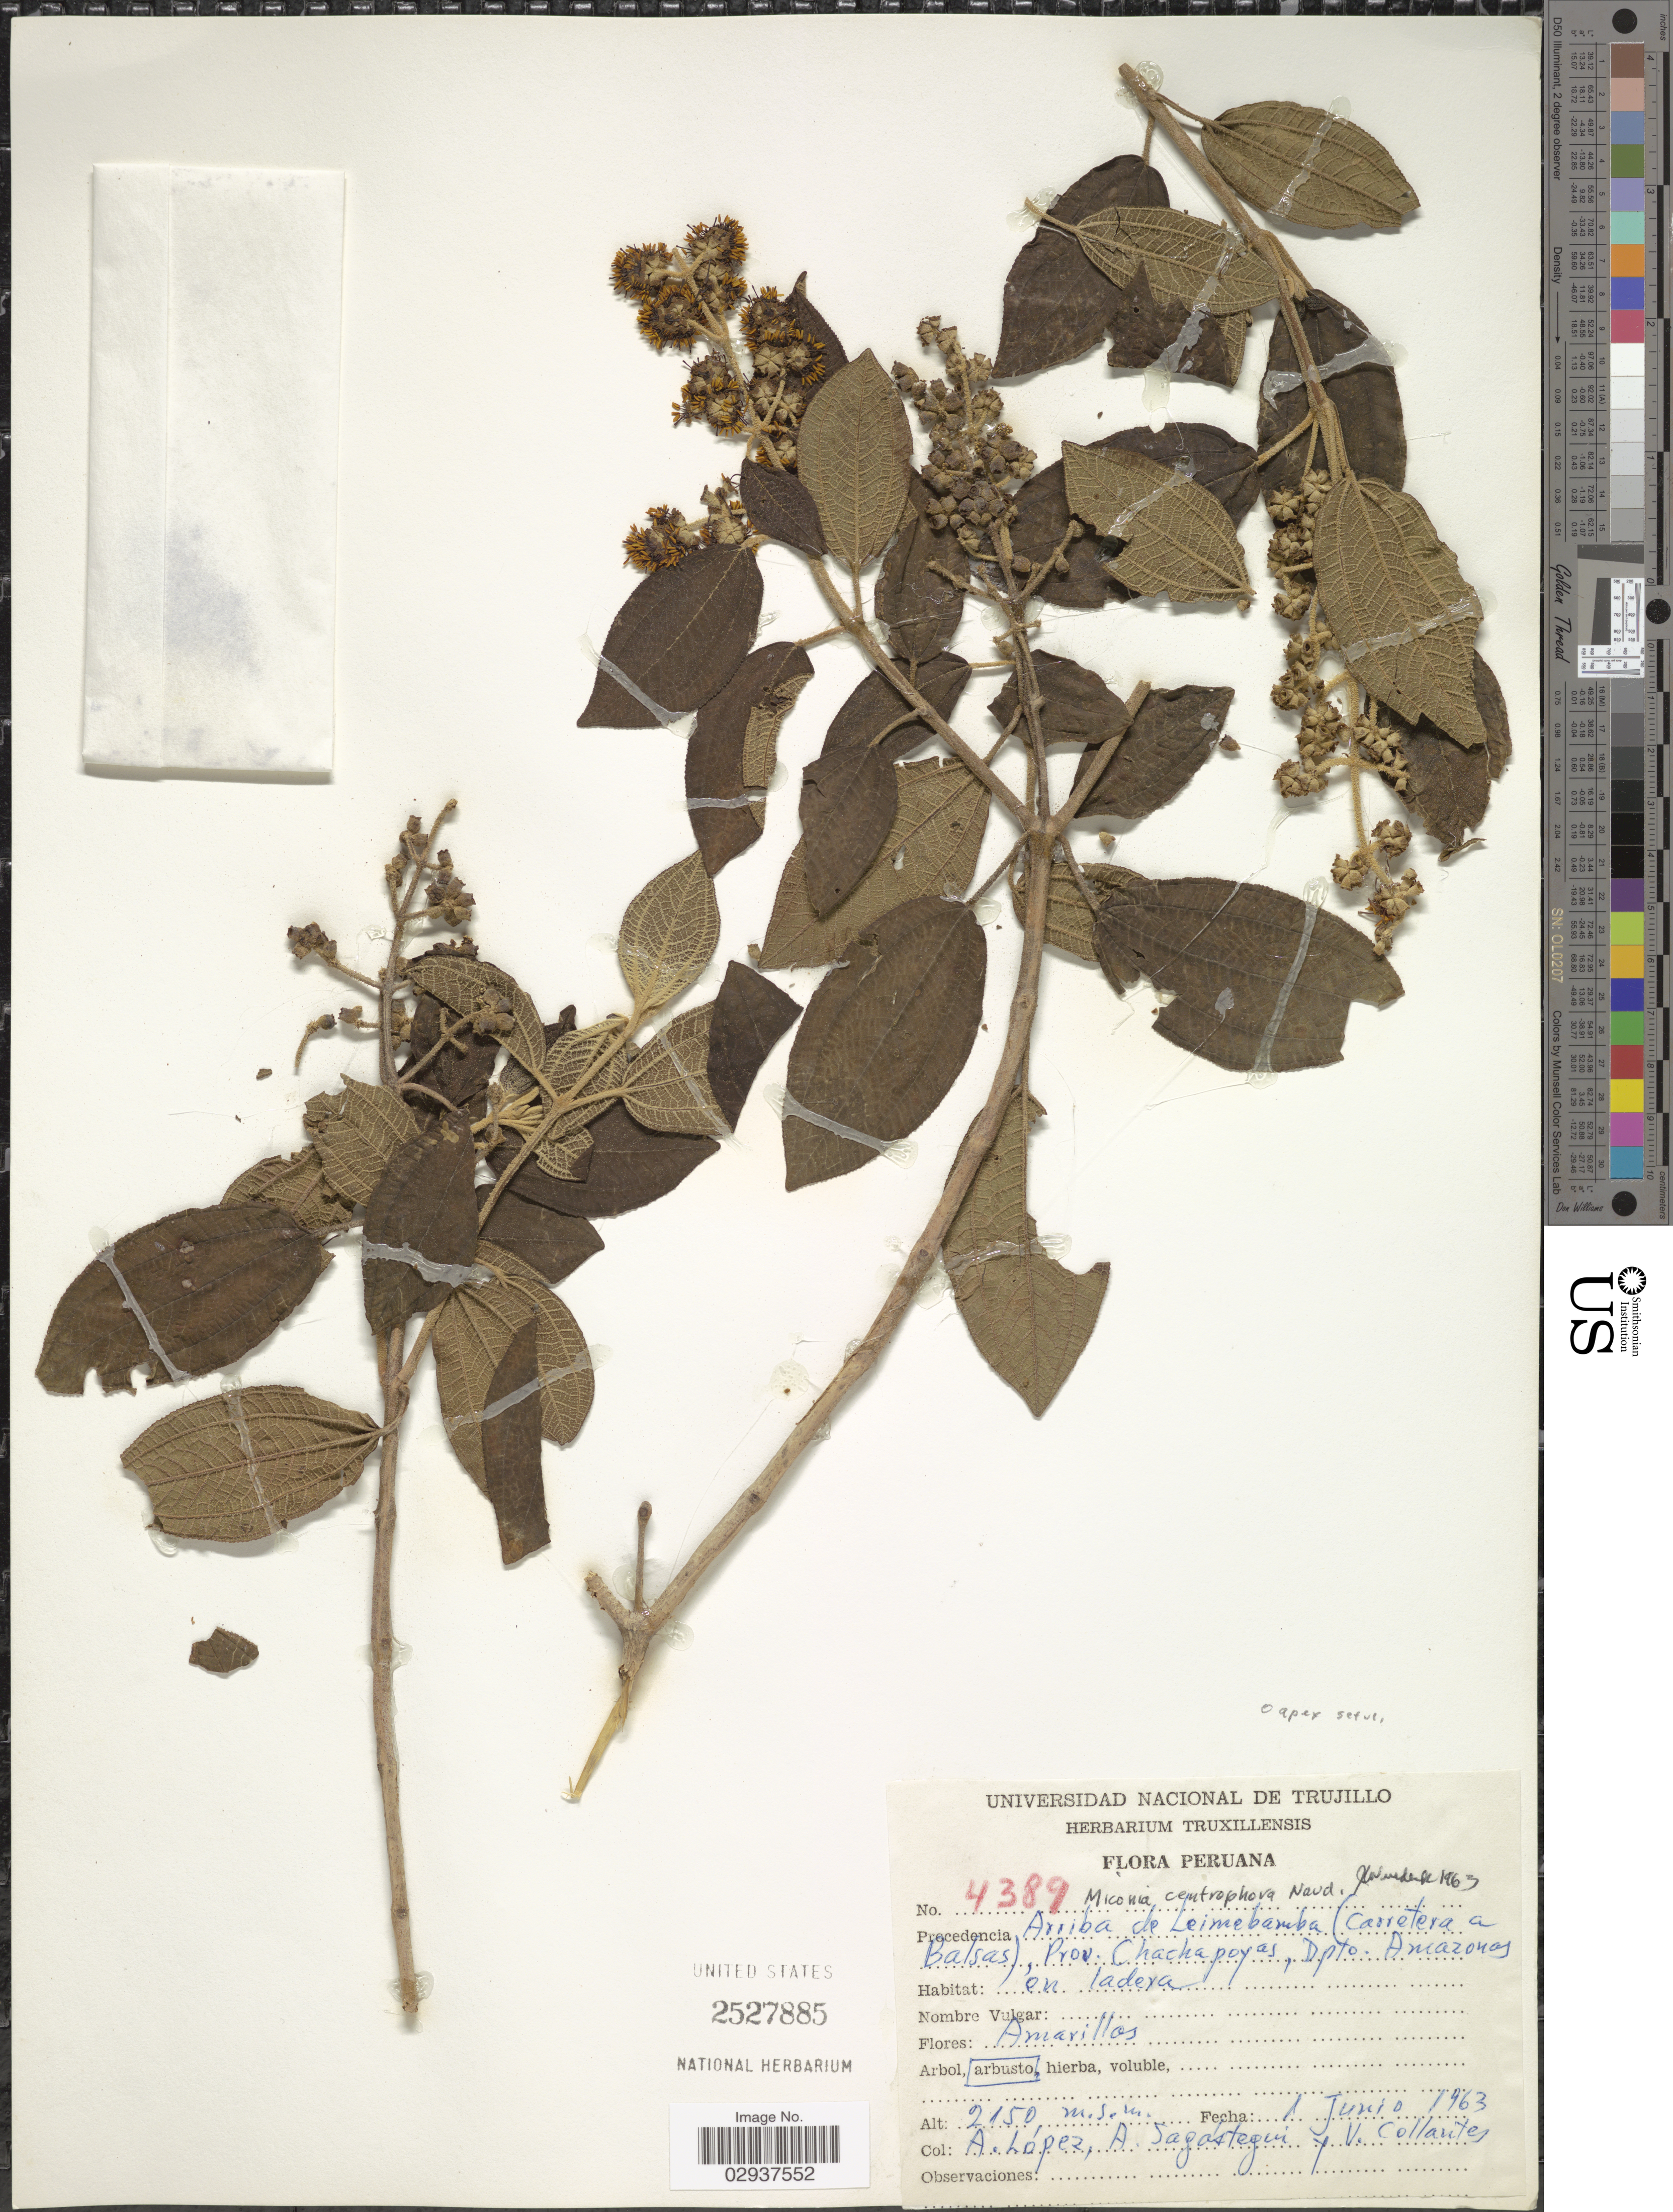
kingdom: Plantae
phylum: Tracheophyta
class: Magnoliopsida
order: Myrtales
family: Melastomataceae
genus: Miconia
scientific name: Miconia centrophora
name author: Naudin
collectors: A. López, A. Sagastegui & V. Collantes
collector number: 4389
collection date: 1963-06-01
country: Peru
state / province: Amazonas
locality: Arriba de Leimebamba (carretera a Balsas), Prov. Chachapoyas, Dpto. Amazonas.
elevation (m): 2150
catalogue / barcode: US 2527885